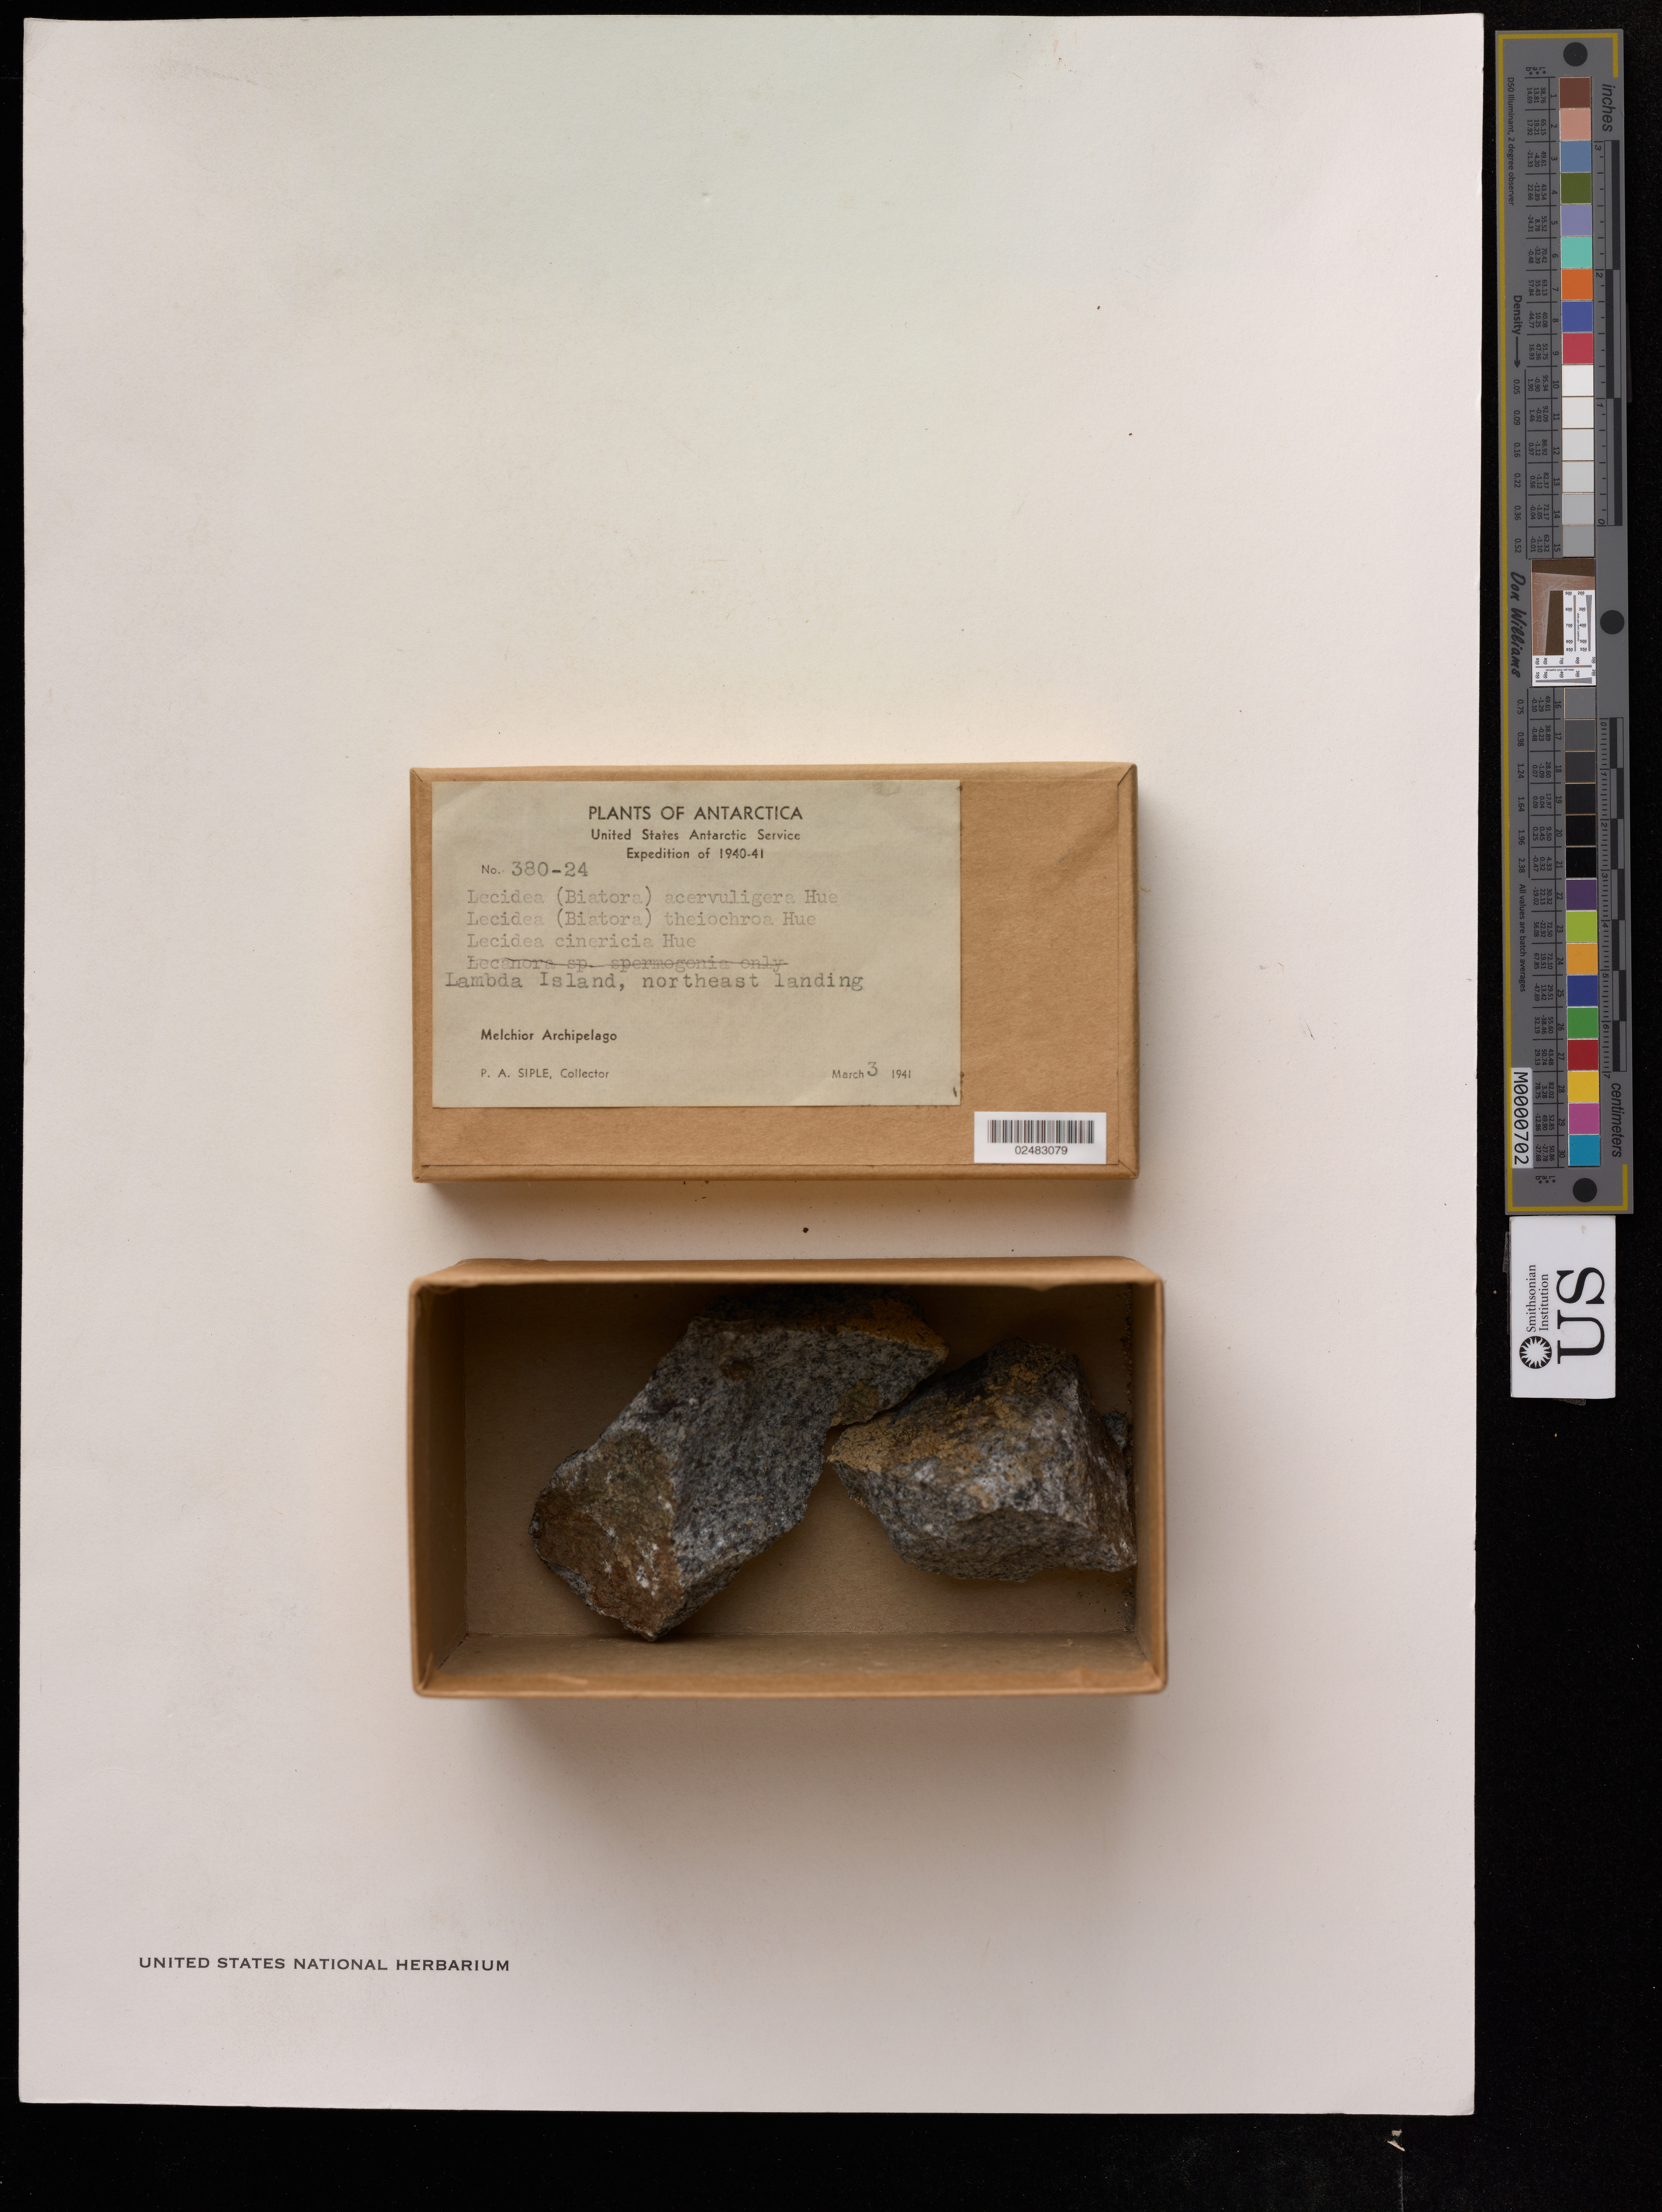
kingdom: Fungi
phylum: Ascomycota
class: Lecanoromycetes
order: Lecideales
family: Lecideaceae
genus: Lecidea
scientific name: Lecidea acervuligera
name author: Darb.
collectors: P. Siple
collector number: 380-24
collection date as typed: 03 Mar 1941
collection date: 1941-03-03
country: Antarctica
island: Lambda Island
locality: Lambda Island, Melchior Archipelago.